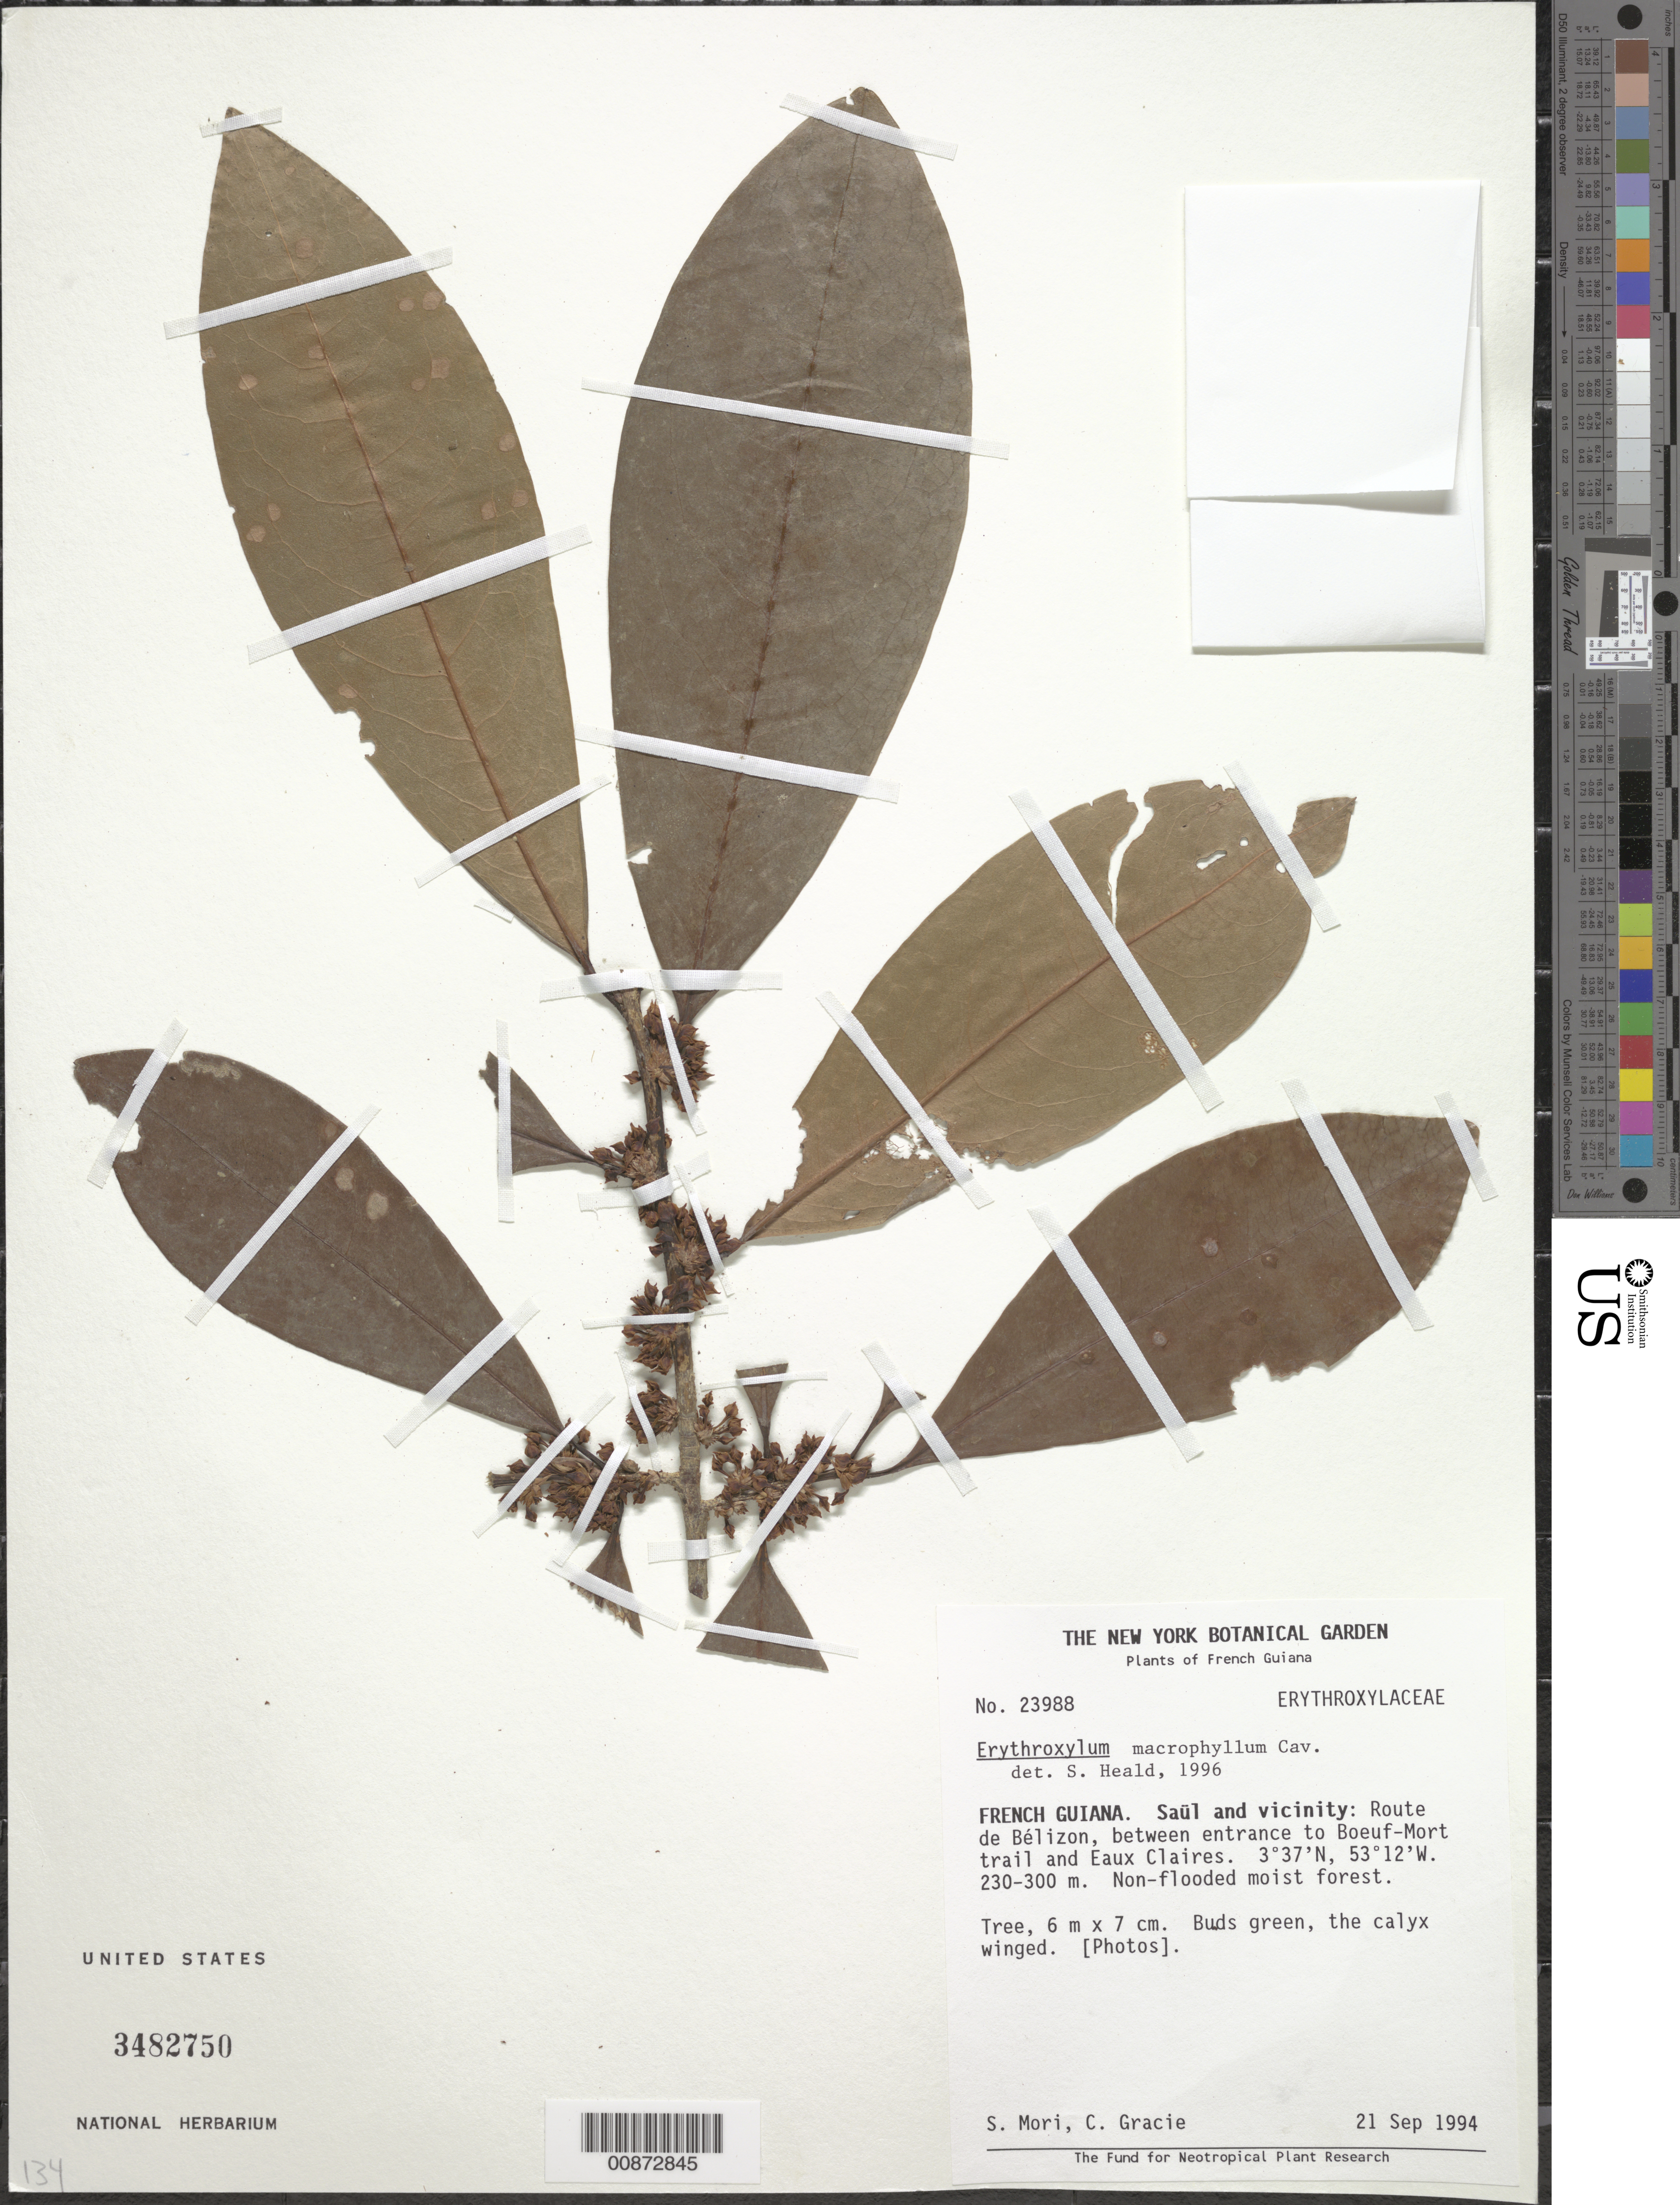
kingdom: Plantae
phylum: Tracheophyta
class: Magnoliopsida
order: Malpighiales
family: Erythroxylaceae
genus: Erythroxylum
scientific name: Erythroxylum macrophyllum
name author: Cav.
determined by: Heald, S.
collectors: S. Mori & C. A. Gracie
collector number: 23988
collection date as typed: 21-Sep-94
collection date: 1994-09-21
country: French Guiana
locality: Saül and vic., Route de Belizon, between Eaux Claires and entrance to Boeuf-Mort Trail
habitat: Non-flooded moist forest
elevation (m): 230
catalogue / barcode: US 3482750